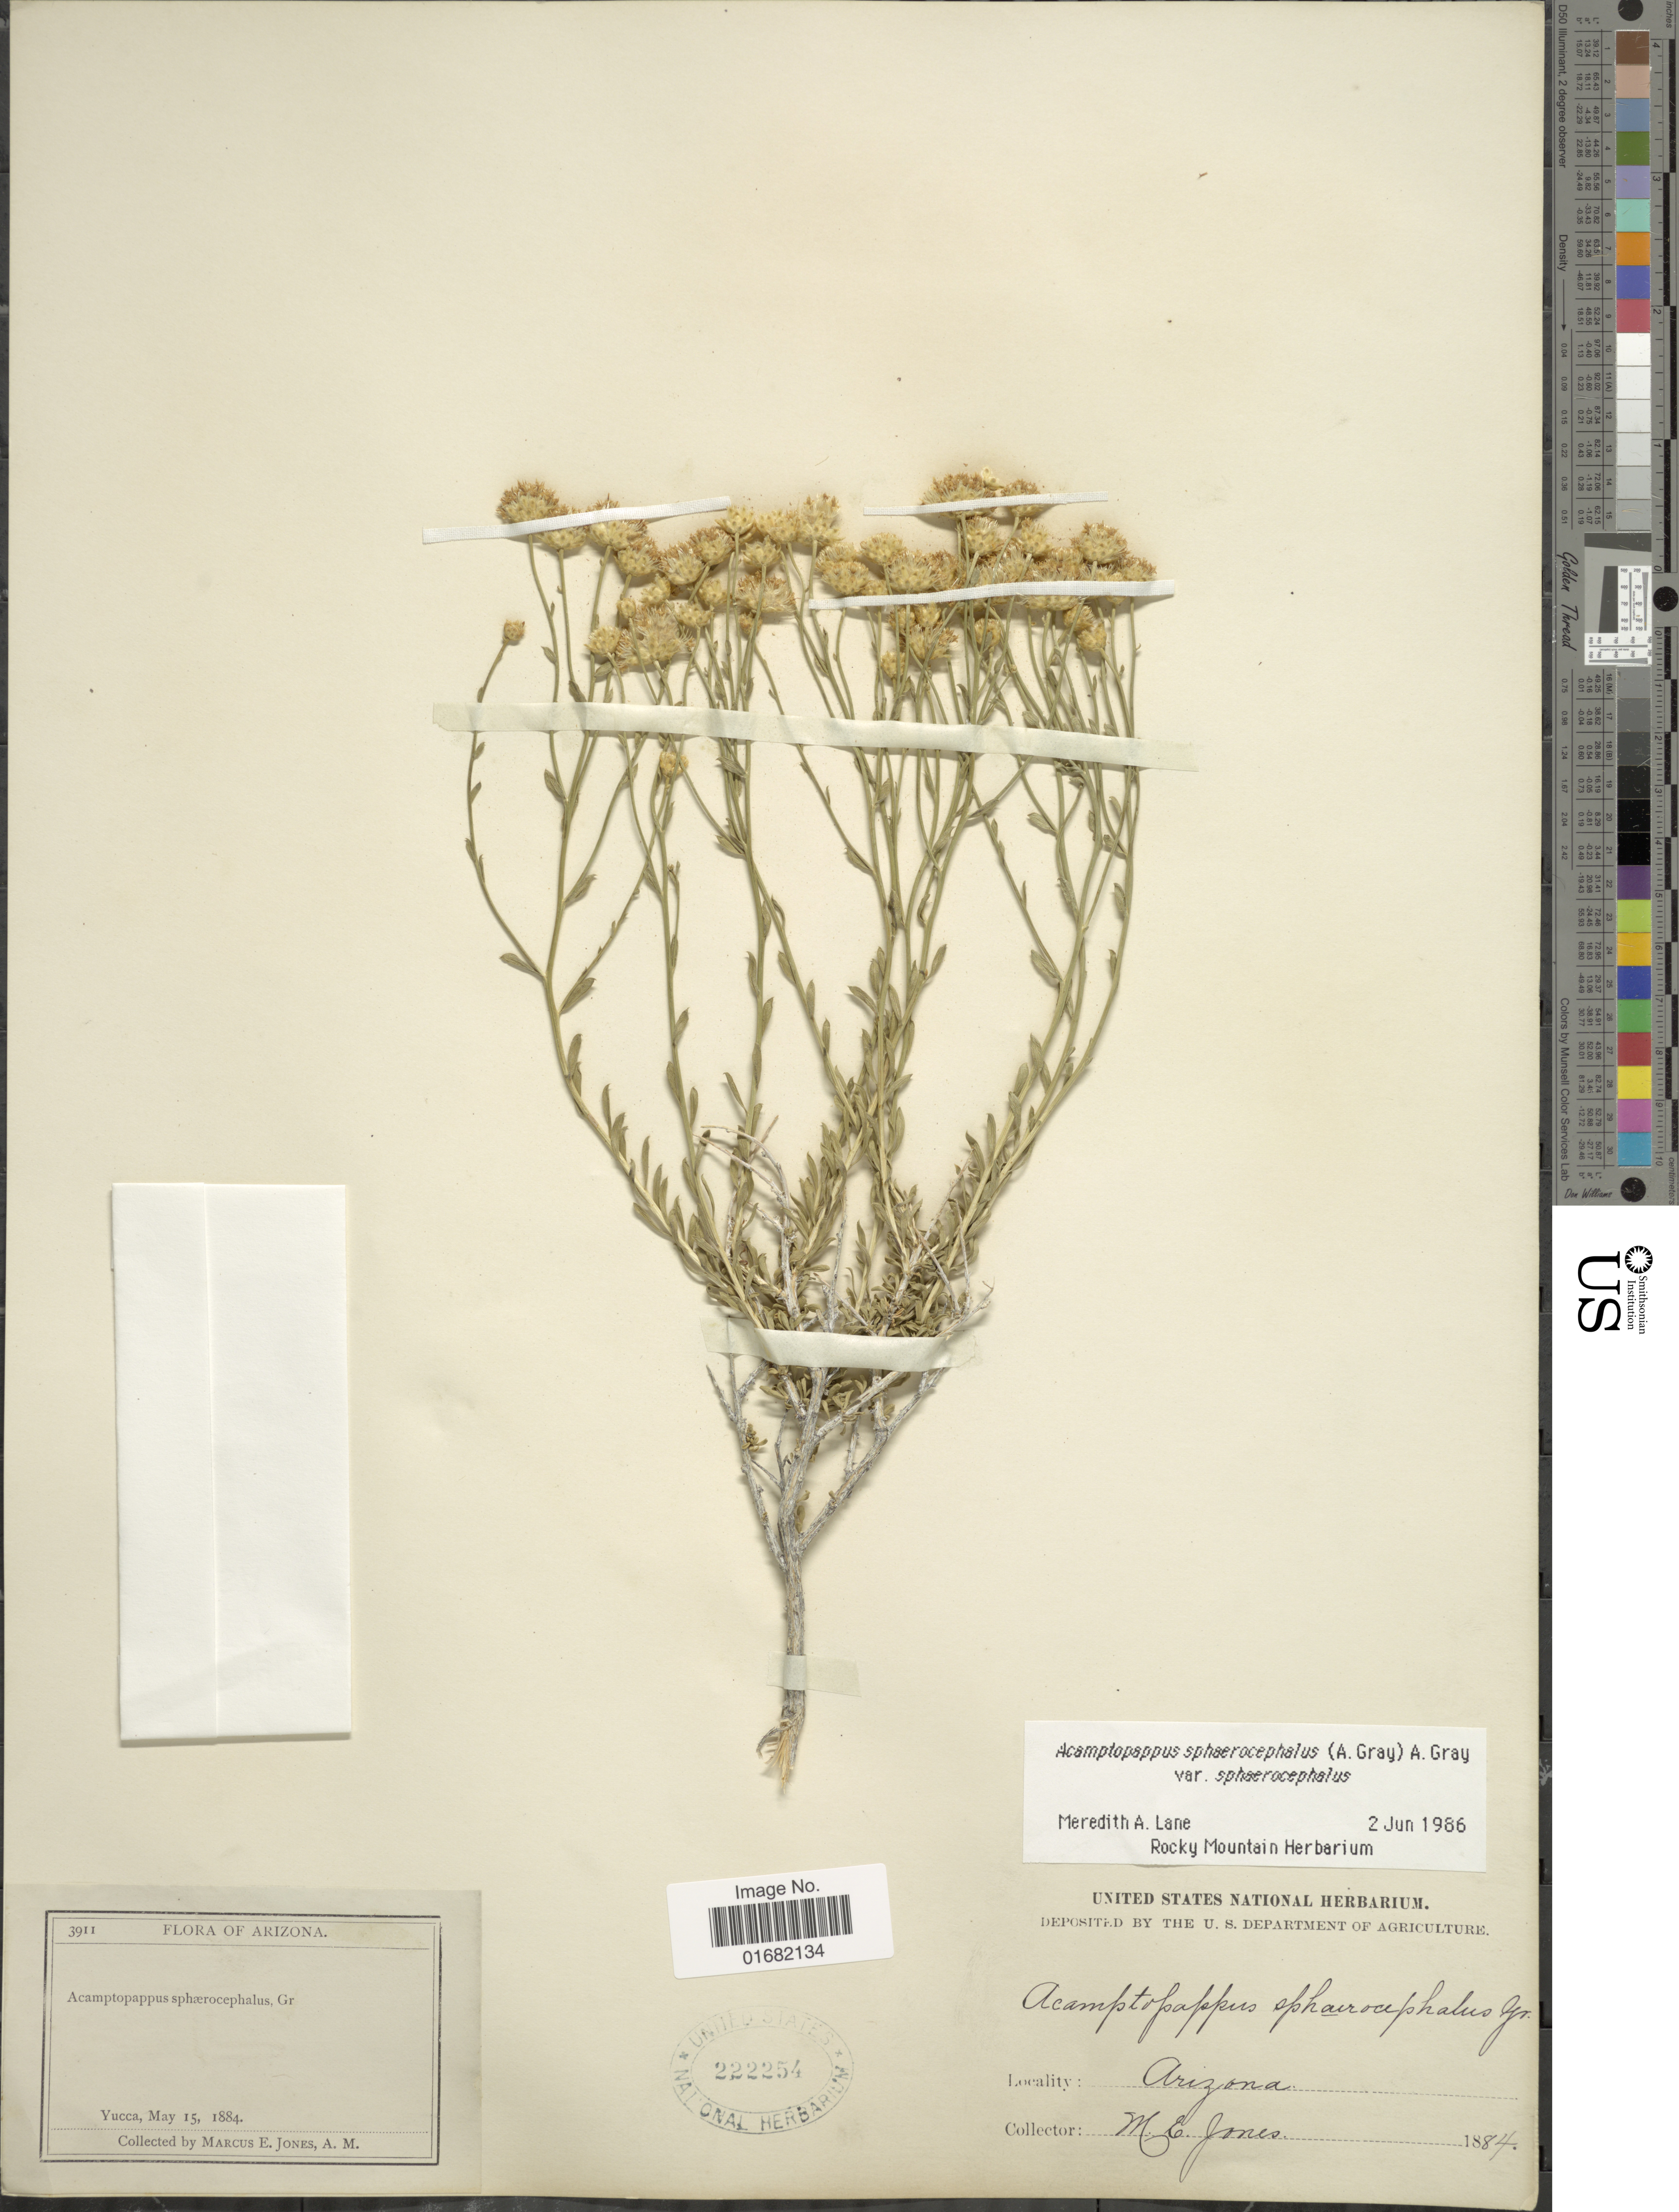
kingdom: Plantae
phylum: Tracheophyta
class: Magnoliopsida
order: Asterales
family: Asteraceae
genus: Acamptopappus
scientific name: Acamptopappus sphaerocephalus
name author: A. Gray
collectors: M. E. Jones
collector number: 3911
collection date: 1884-05-15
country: United States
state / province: Arizona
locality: Yucca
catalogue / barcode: US 222254